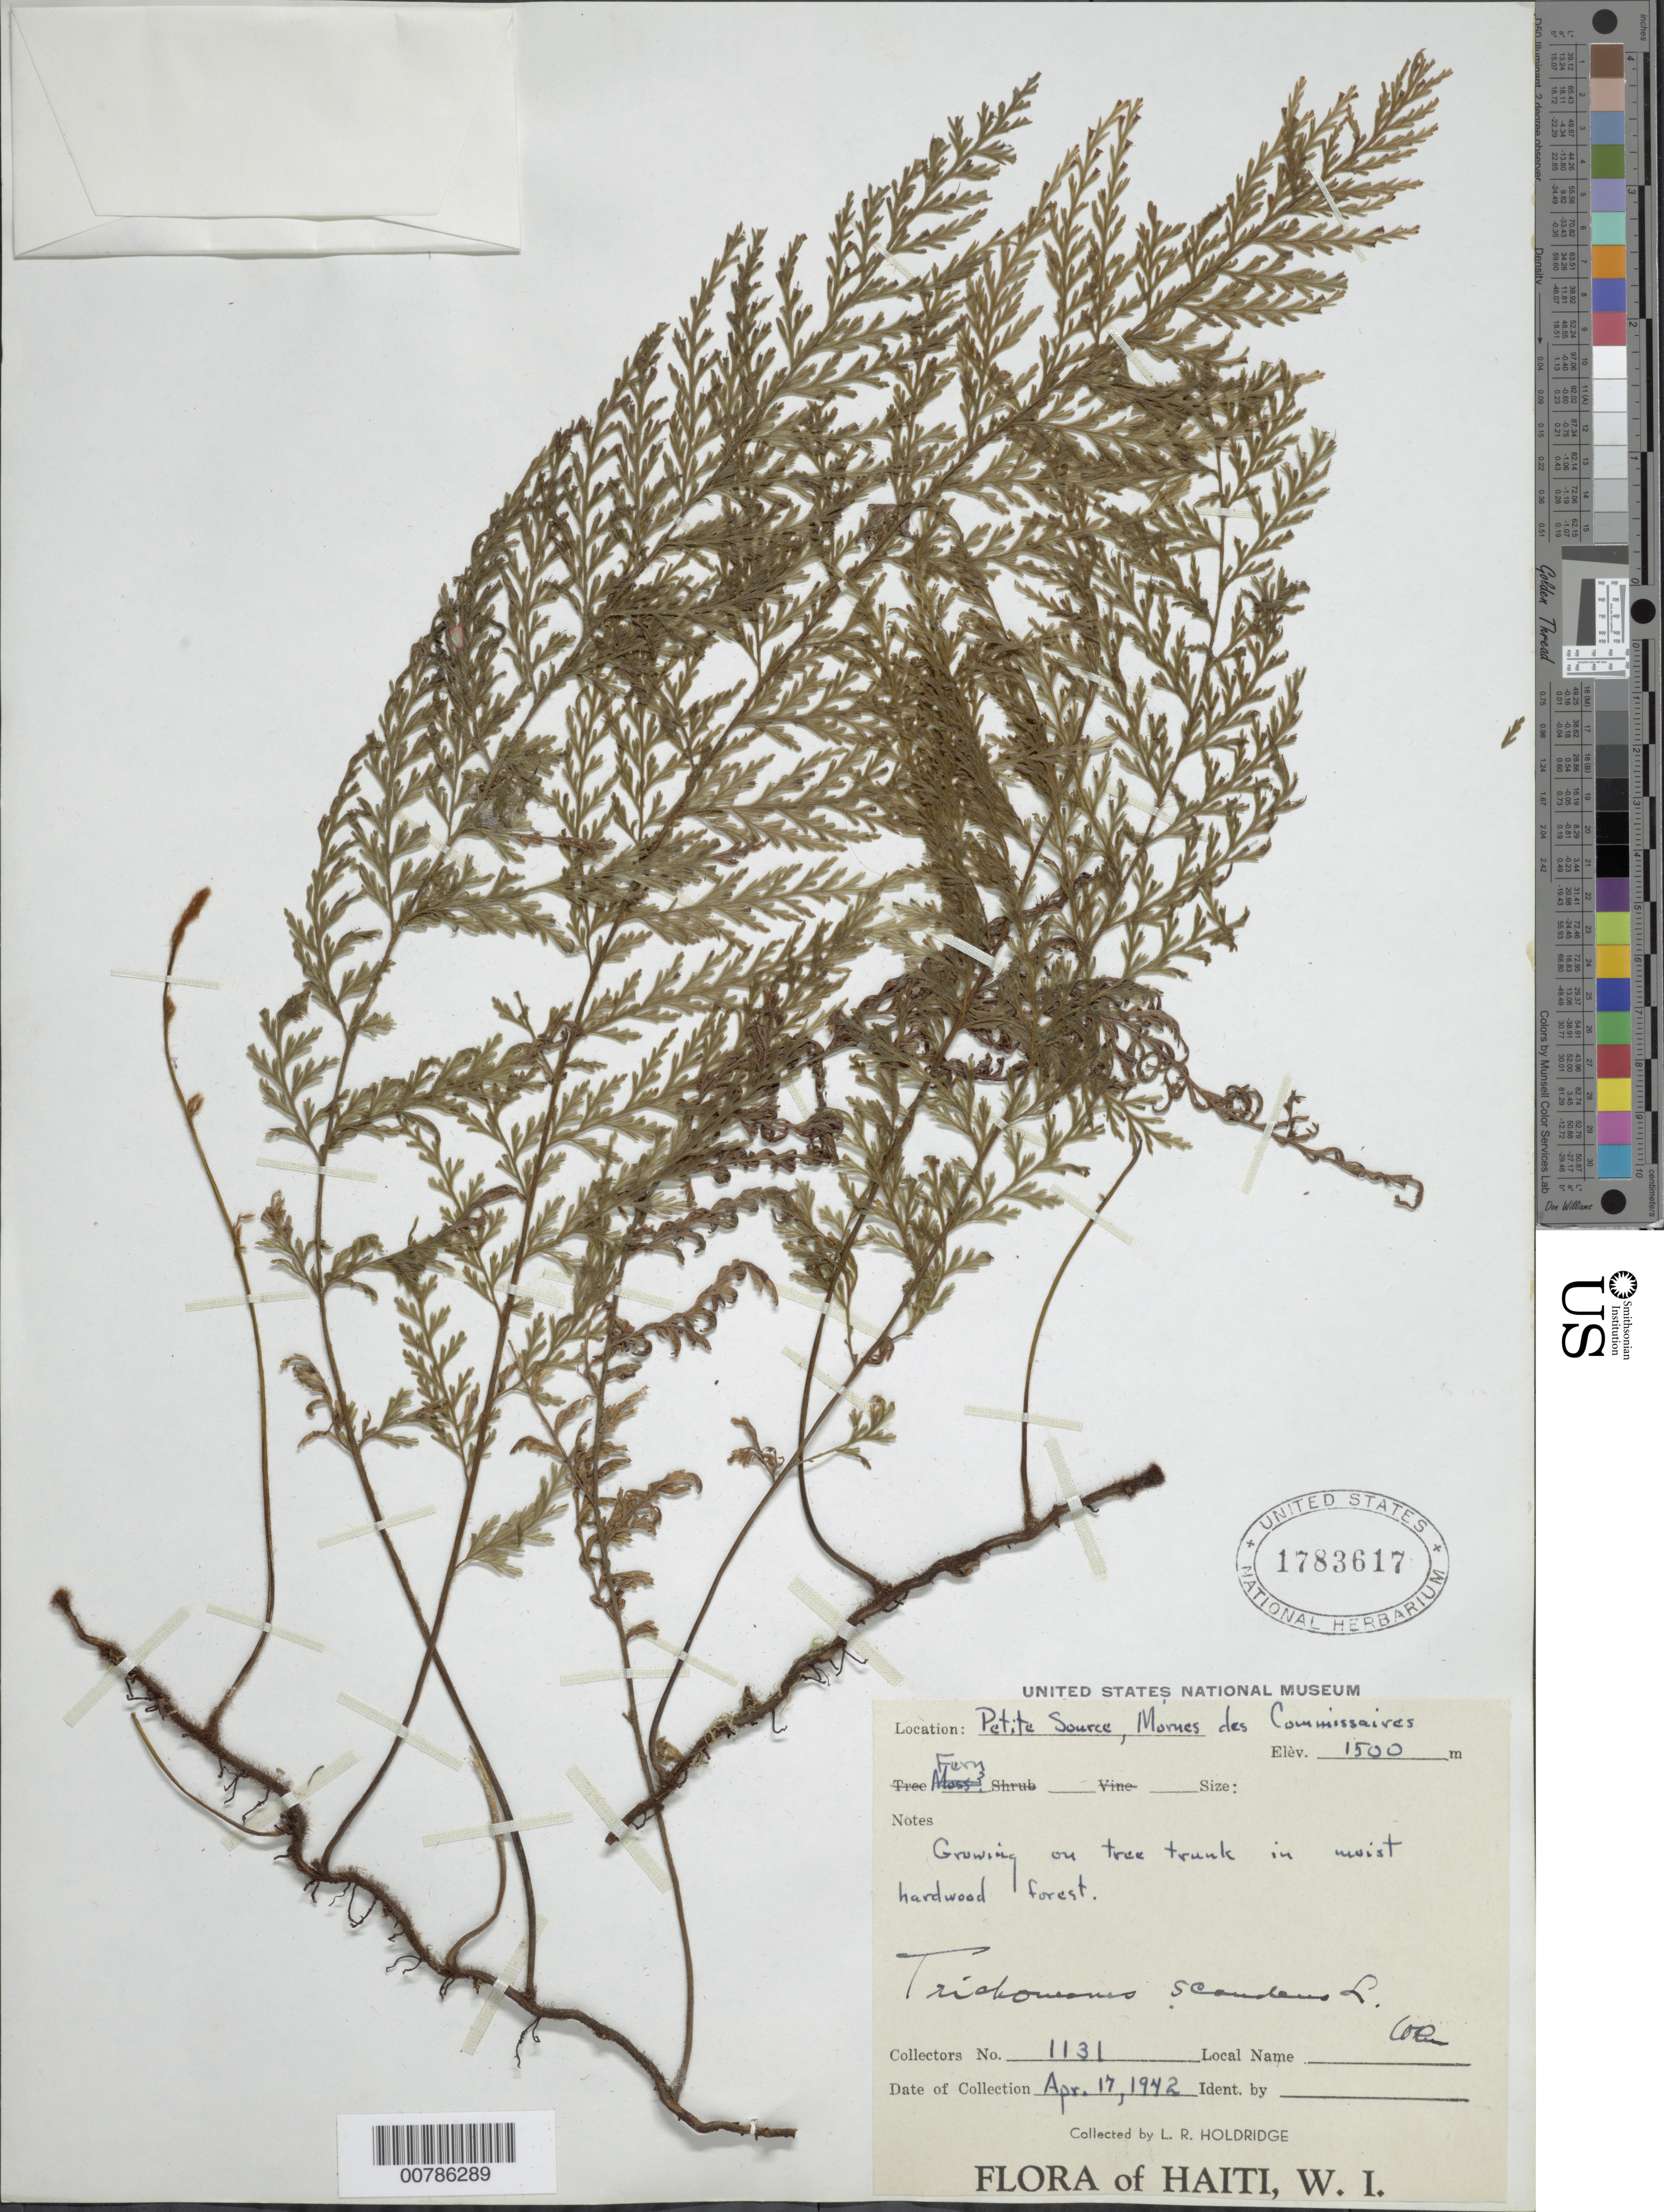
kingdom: Plantae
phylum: Tracheophyta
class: Polypodiopsida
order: Hymenophyllales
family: Hymenophyllaceae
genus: Trichomanes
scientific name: Trichomanes scandens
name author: L.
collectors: L. Holdridge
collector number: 1131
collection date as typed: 17 Apr 1942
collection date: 1942-04-17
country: Haiti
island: Hispaniola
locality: Petite Source, Mornes des Commissaires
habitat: In moist hardwood forest, growing on tree trunk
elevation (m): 1500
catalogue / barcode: US 1783617